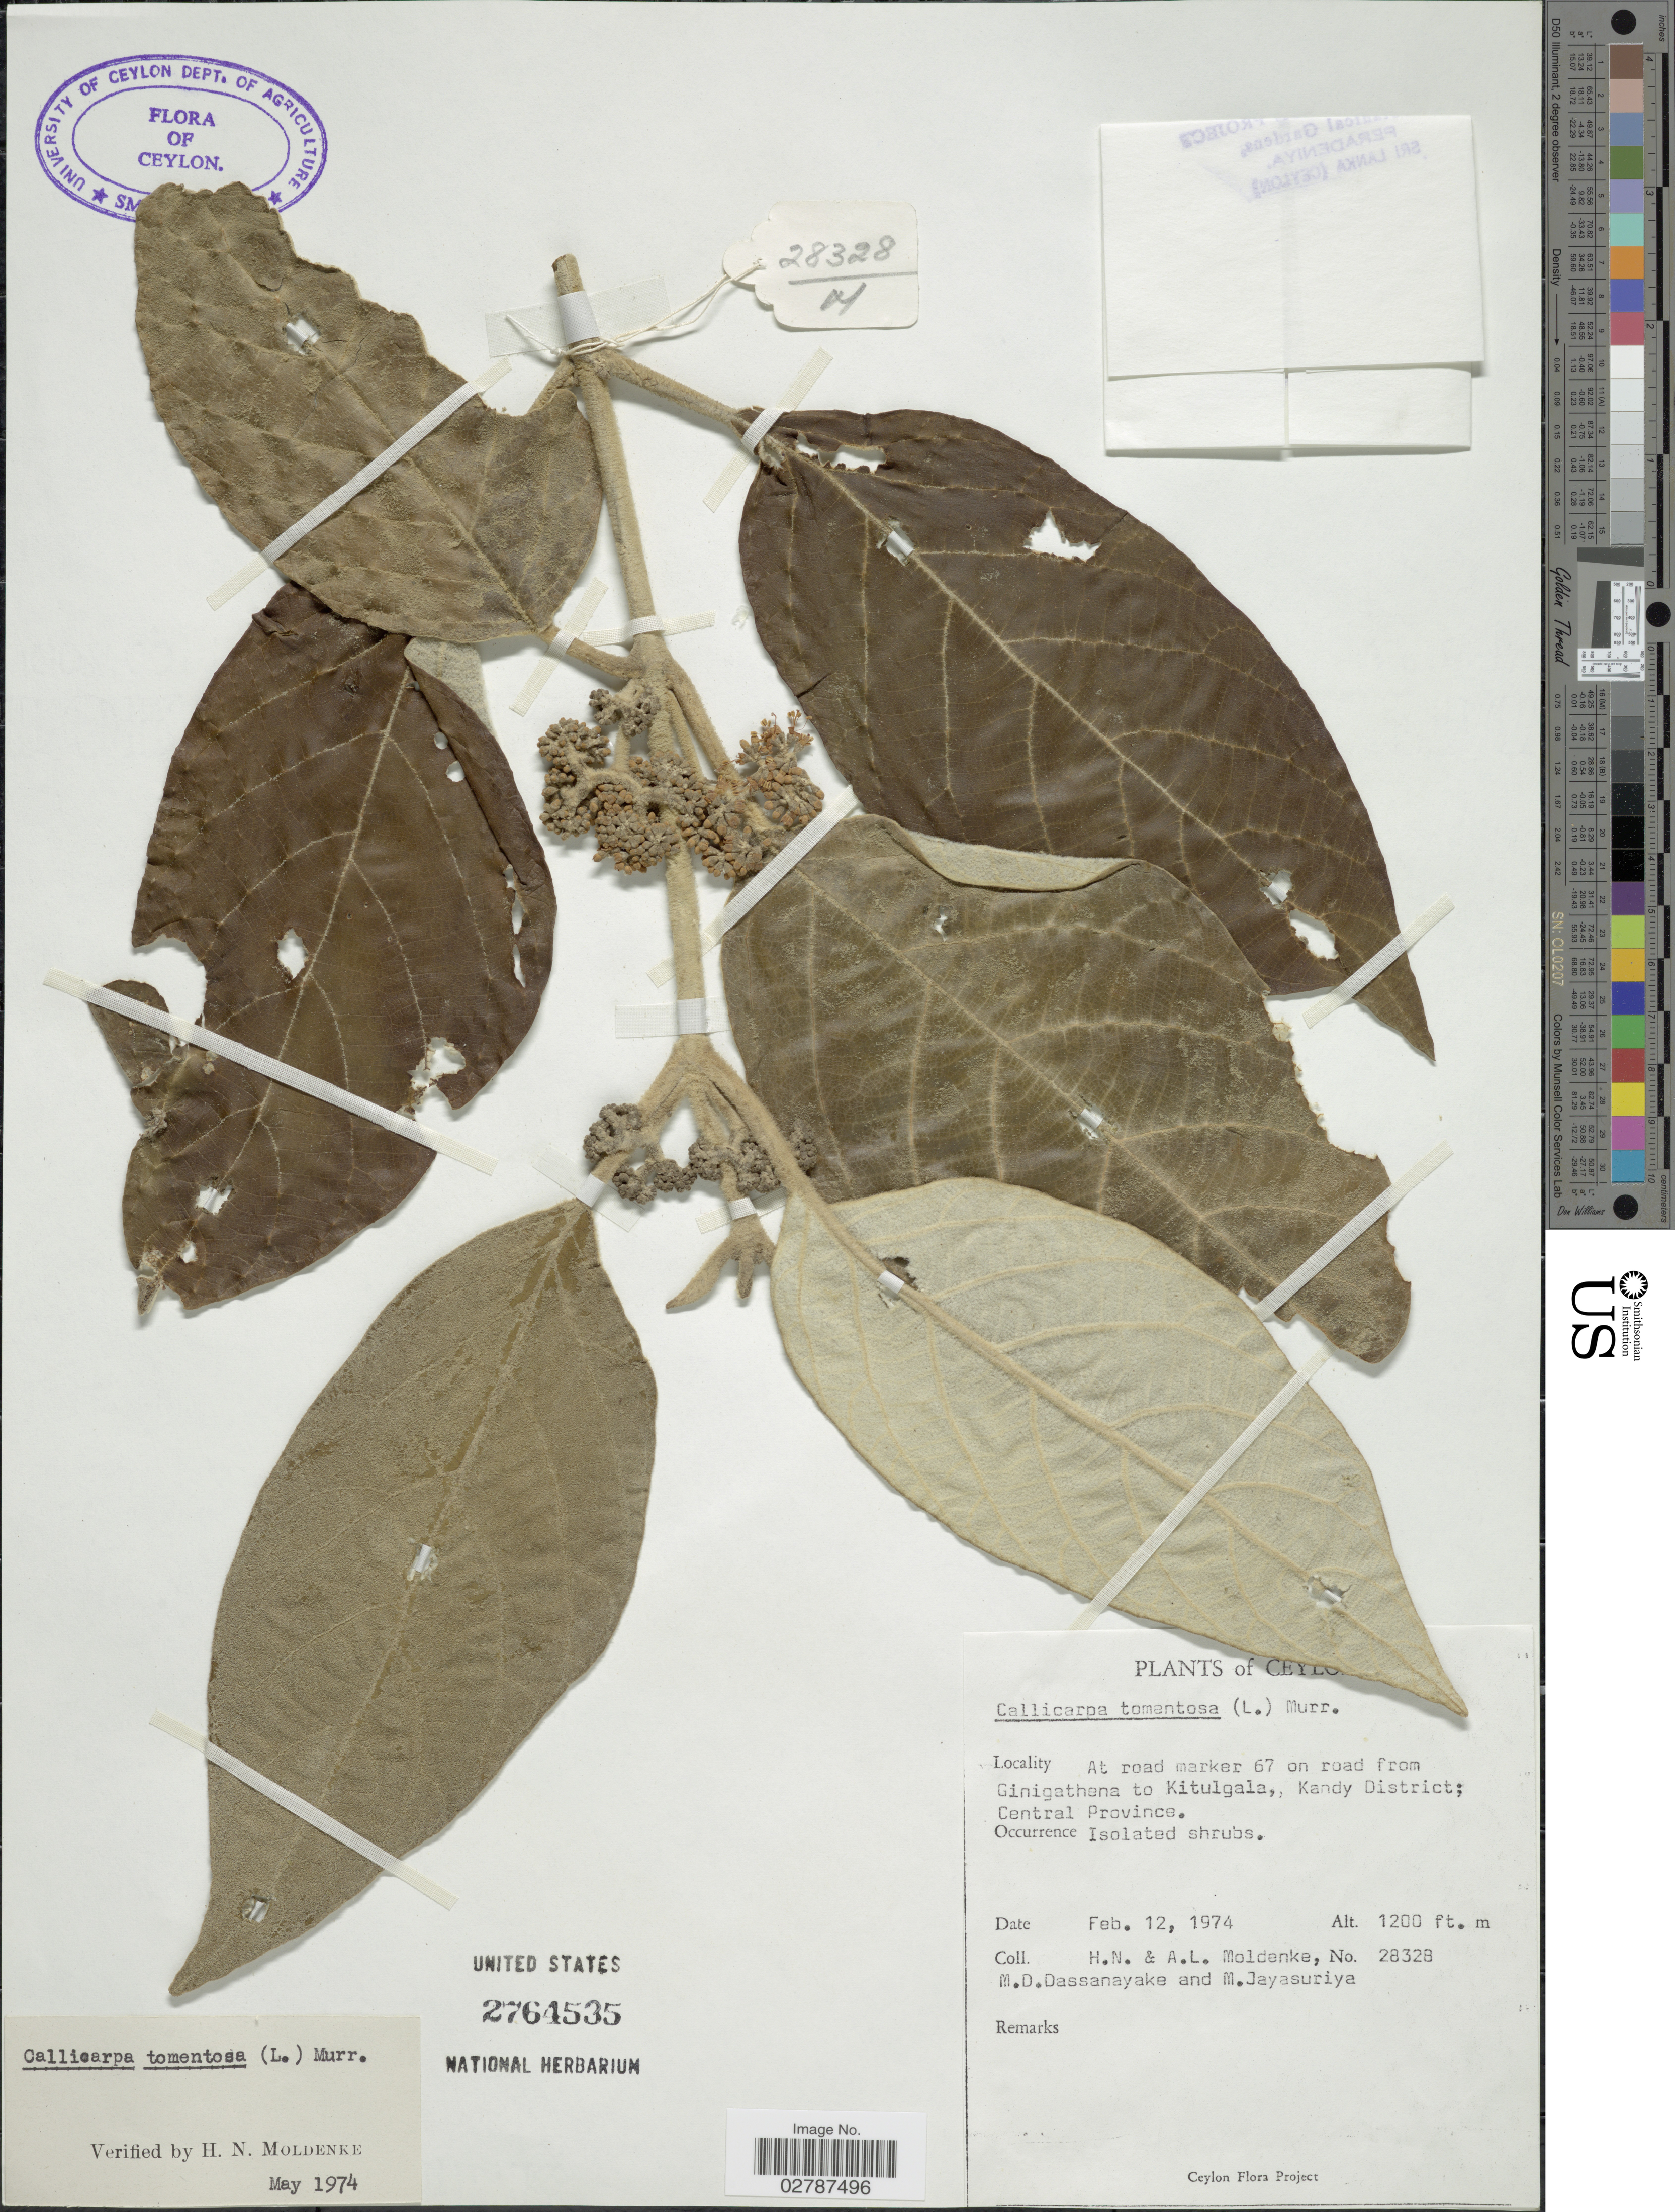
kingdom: Plantae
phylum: Tracheophyta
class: Magnoliopsida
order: Lamiales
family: Lamiaceae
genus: Callicarpa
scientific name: Callicarpa tomentosa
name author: (L.) L.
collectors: H. N. Moldenke, A. L. Moldenke, M. D. Dassanayake & M. Jayasuriya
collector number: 28328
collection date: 1974-02-12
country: Sri Lanka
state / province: Central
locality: Ceylon. At road marker 67 on road from Ginigathena to Kitulgala, Kandy District, Central Province.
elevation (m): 366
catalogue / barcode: US 2764535